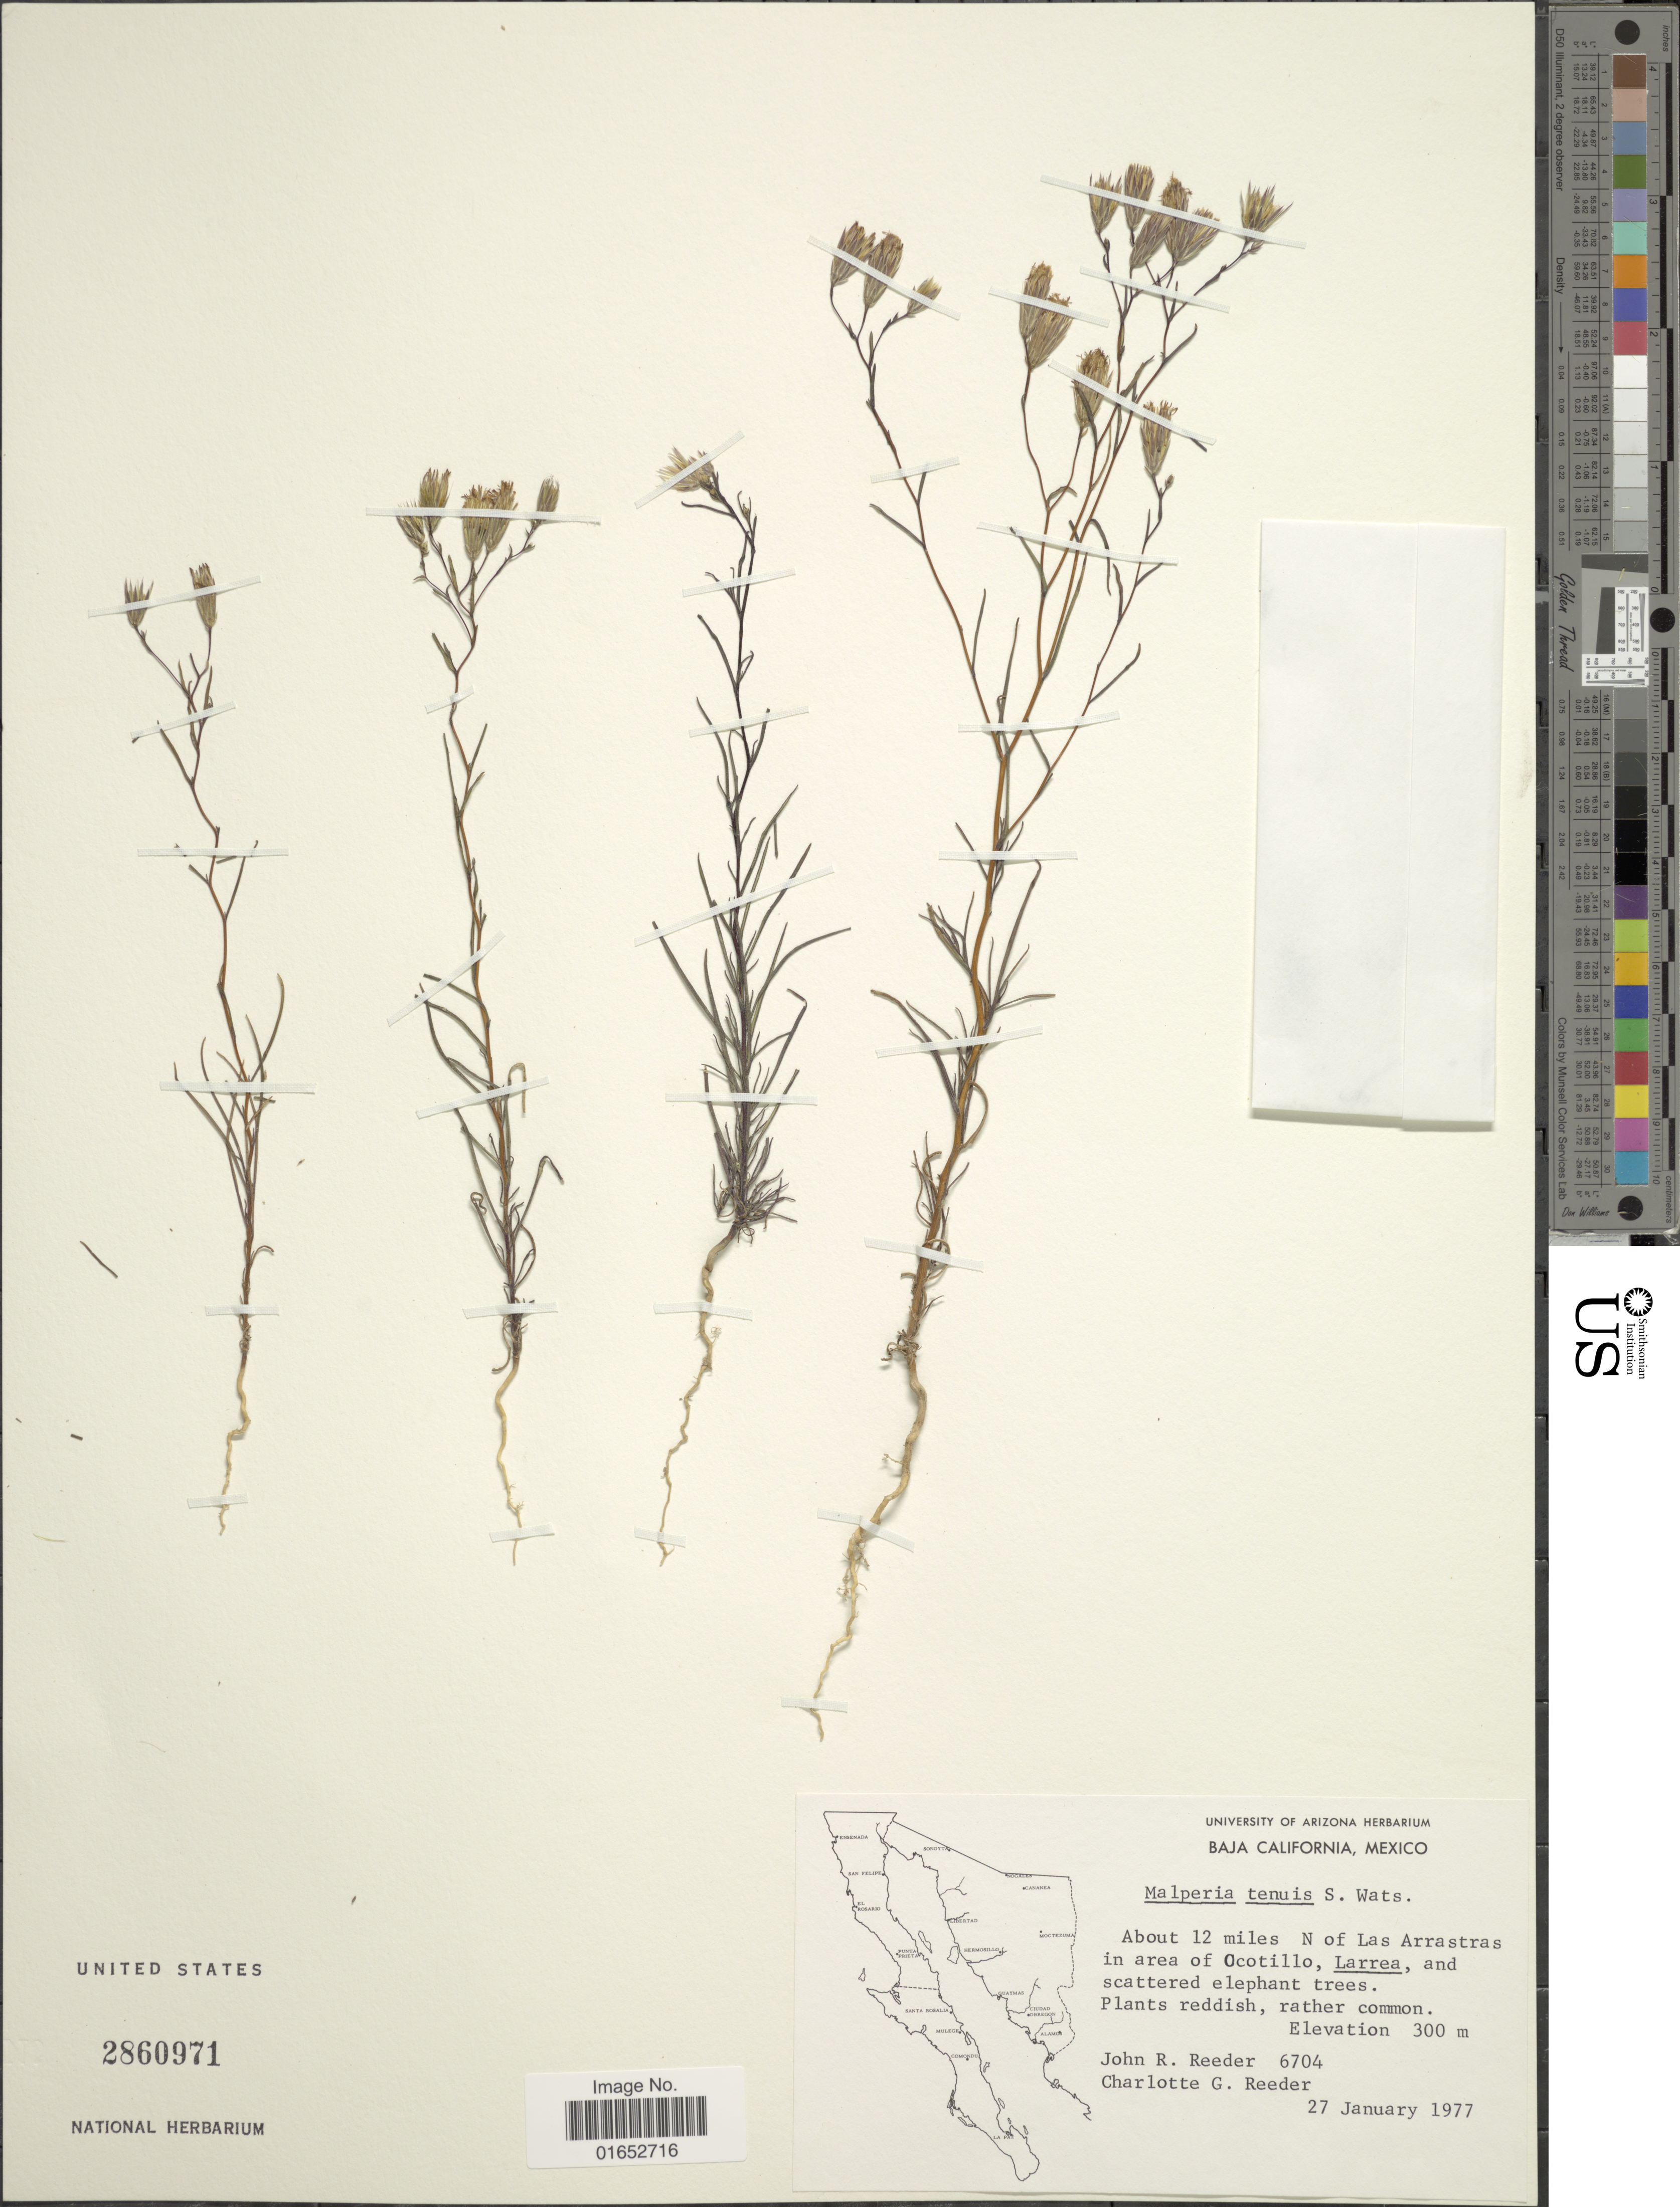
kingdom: Plantae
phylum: Tracheophyta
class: Magnoliopsida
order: Asterales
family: Asteraceae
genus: Malperia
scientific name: Malperia tenuis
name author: S. Watson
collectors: J. R. Reeder & C. G. Reeder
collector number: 6704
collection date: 1977-01-27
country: Mexico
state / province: Baja California Norte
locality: About 12 miles N of Las Arrastras in area of Ocotillo, Larrea, and scattered elephant trees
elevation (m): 300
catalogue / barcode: US 2860971